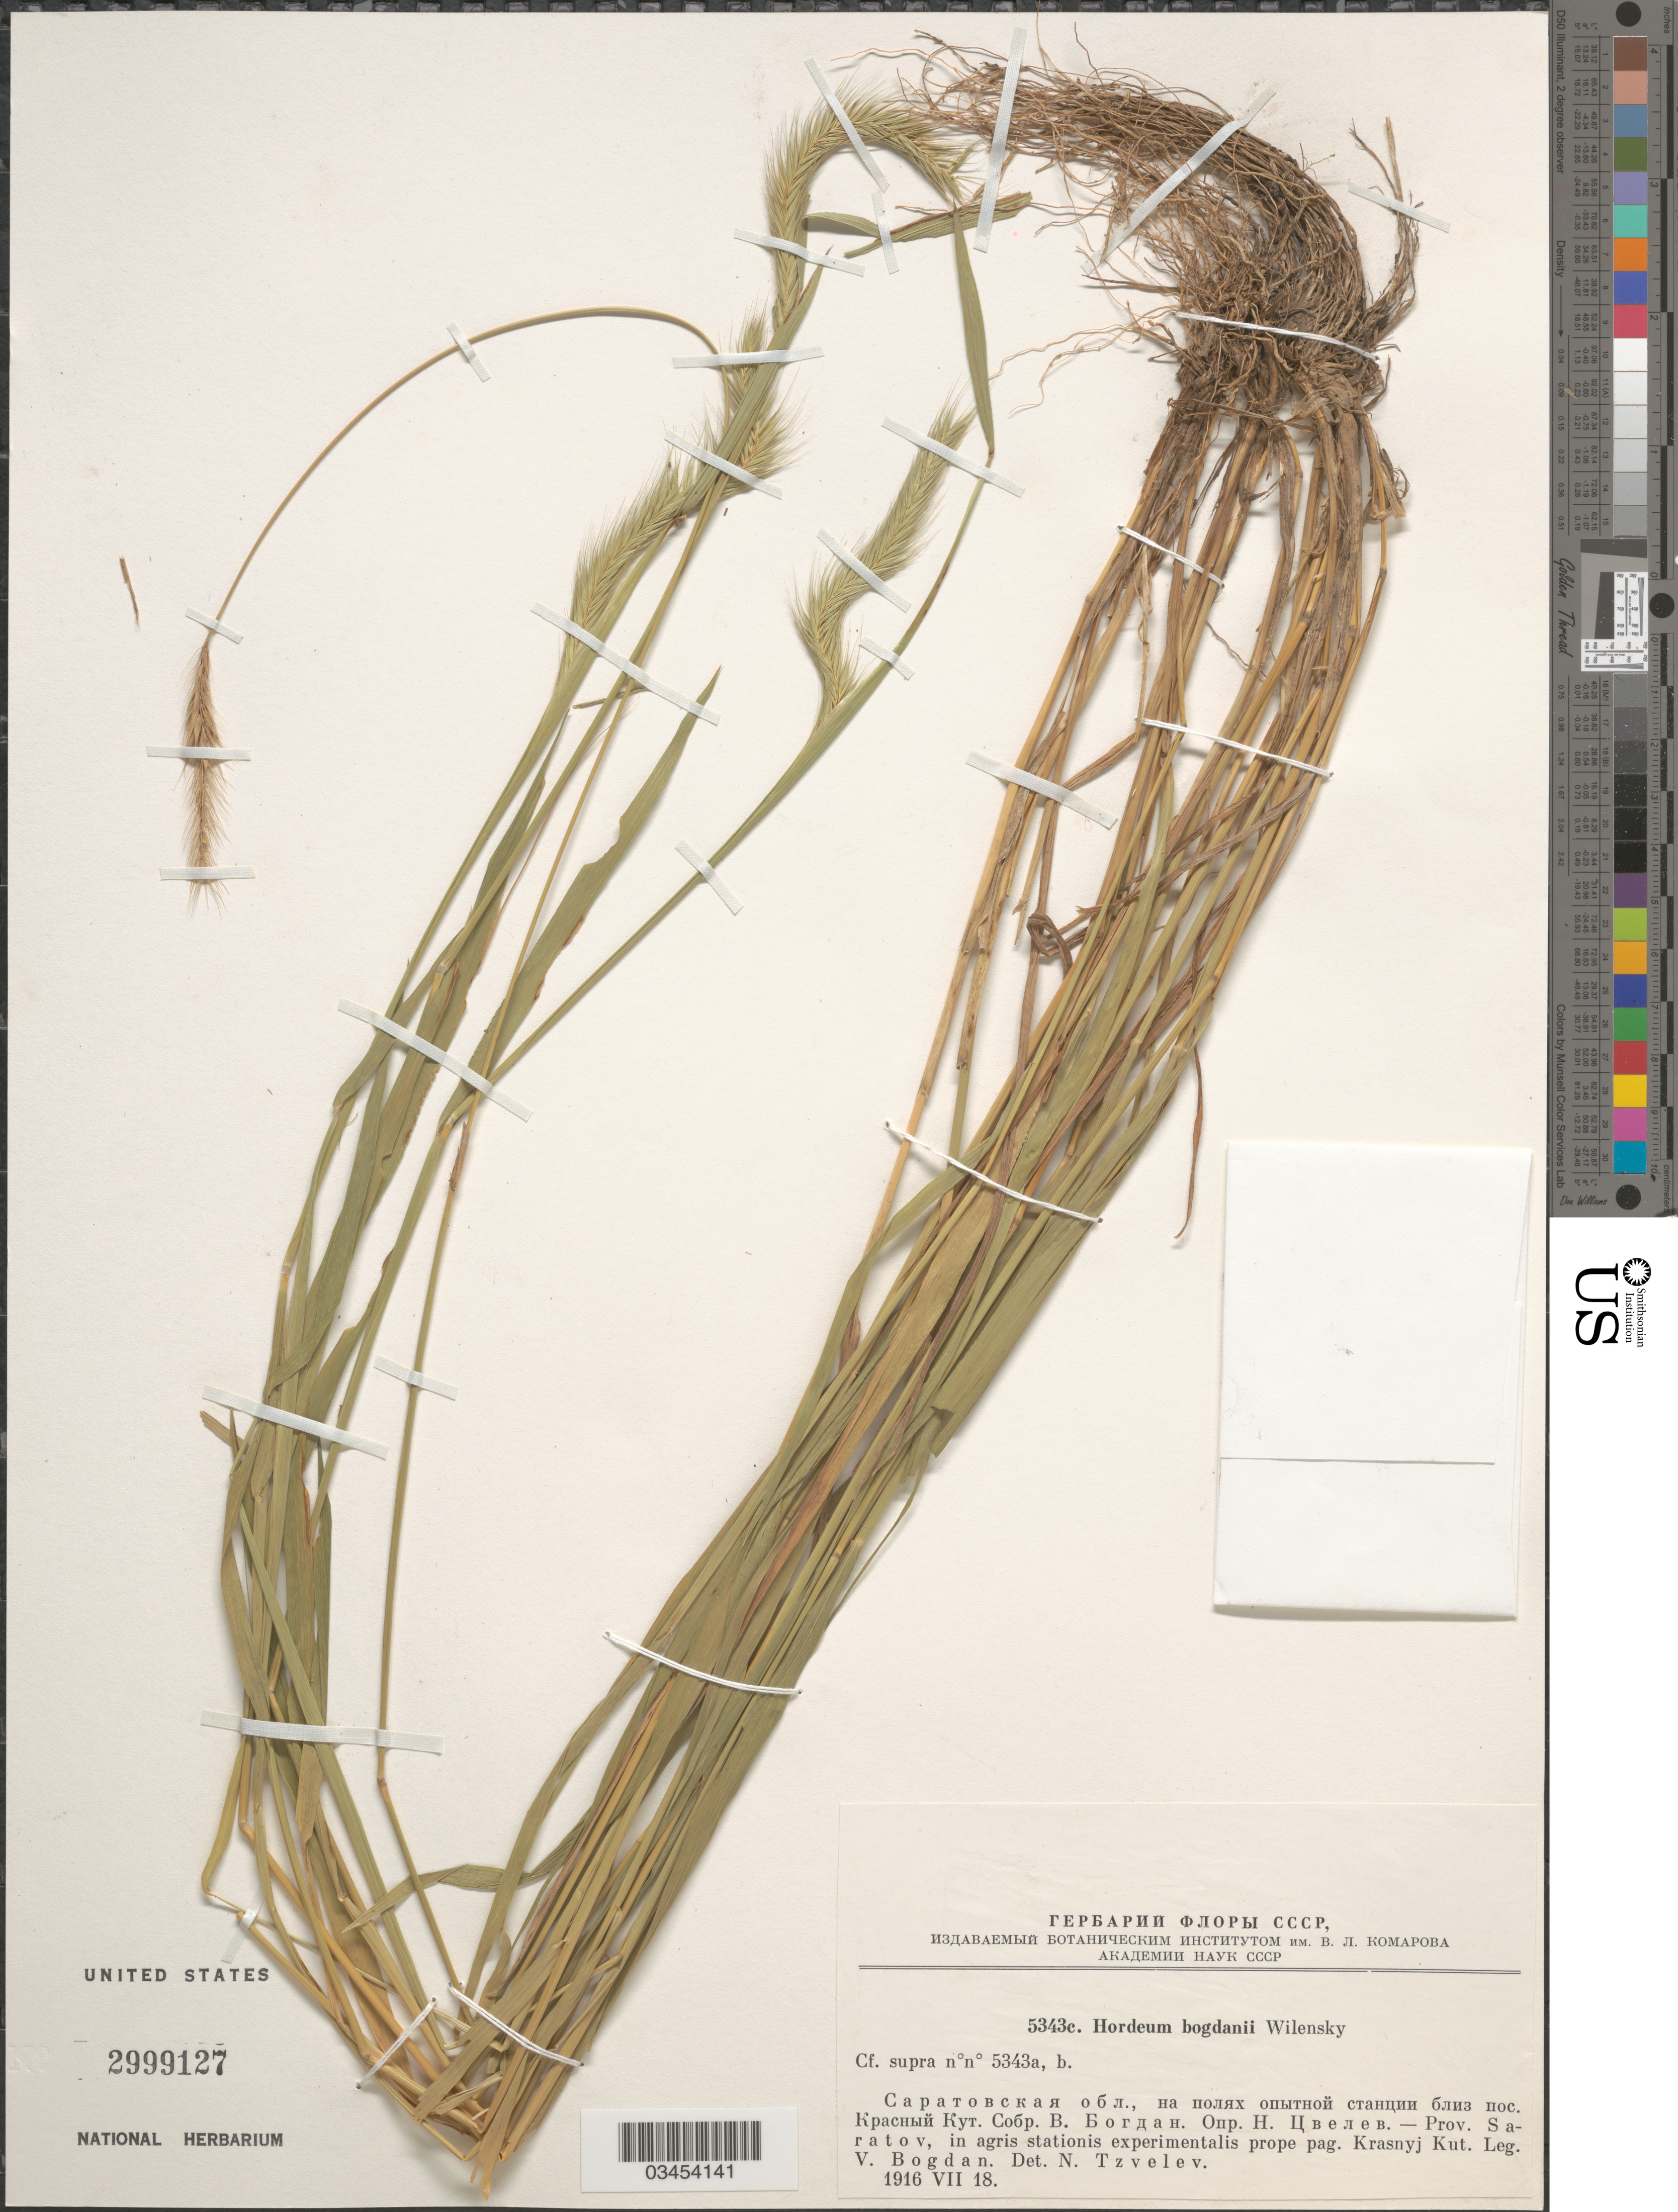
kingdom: Plantae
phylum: Tracheophyta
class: Liliopsida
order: Poales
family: Poaceae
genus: Hordeum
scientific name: Hordeum bogdanii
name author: Wilensky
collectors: V. Bogdan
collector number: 5343c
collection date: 1916-07-18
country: Russian Federation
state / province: Saratov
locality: In agris stationis experimentalis prope pag. Krasnyj Kut.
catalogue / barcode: US 2999127